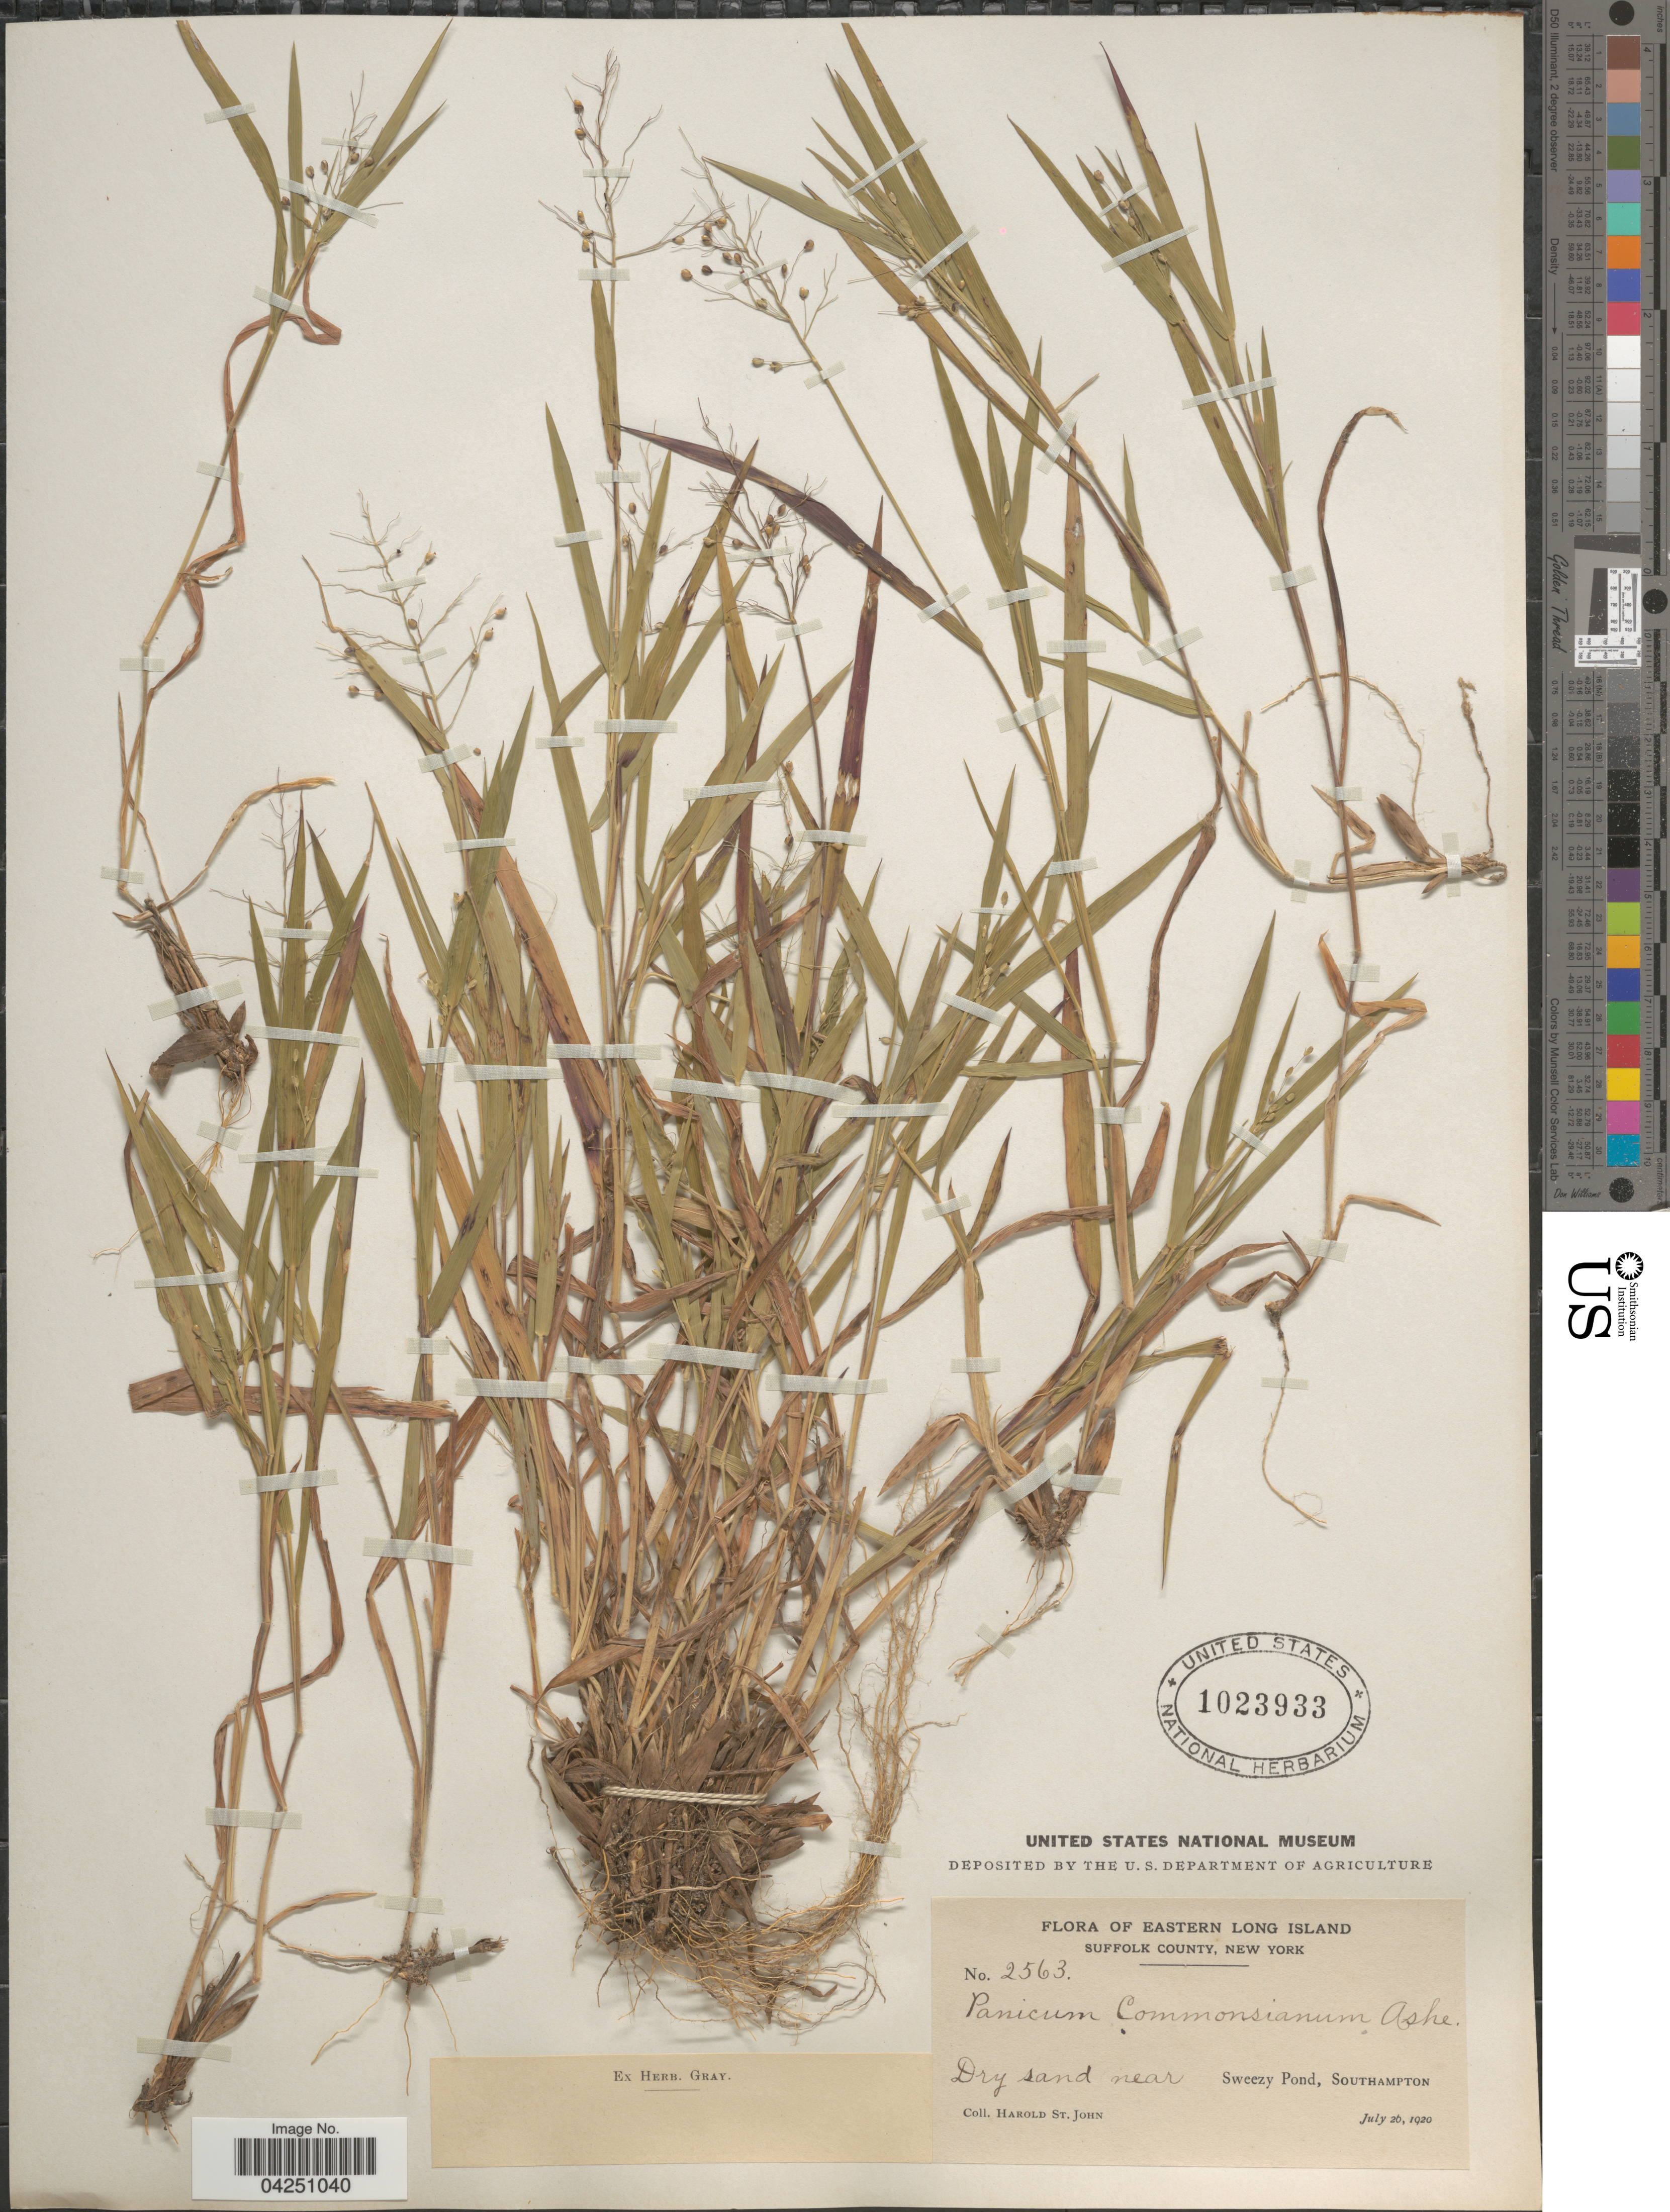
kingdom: Plantae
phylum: Tracheophyta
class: Liliopsida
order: Poales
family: Poaceae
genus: Dichanthelium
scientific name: Dichanthelium acuminatum var. acuminatum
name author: (Sw.) Gould & C.A. Clark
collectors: H. St. John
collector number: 2563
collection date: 1920-07-26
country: United States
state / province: New York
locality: Eastern Long Island. Suffolk County. Dry sand near Sweezy Pond, Southampton.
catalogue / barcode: US 1023933